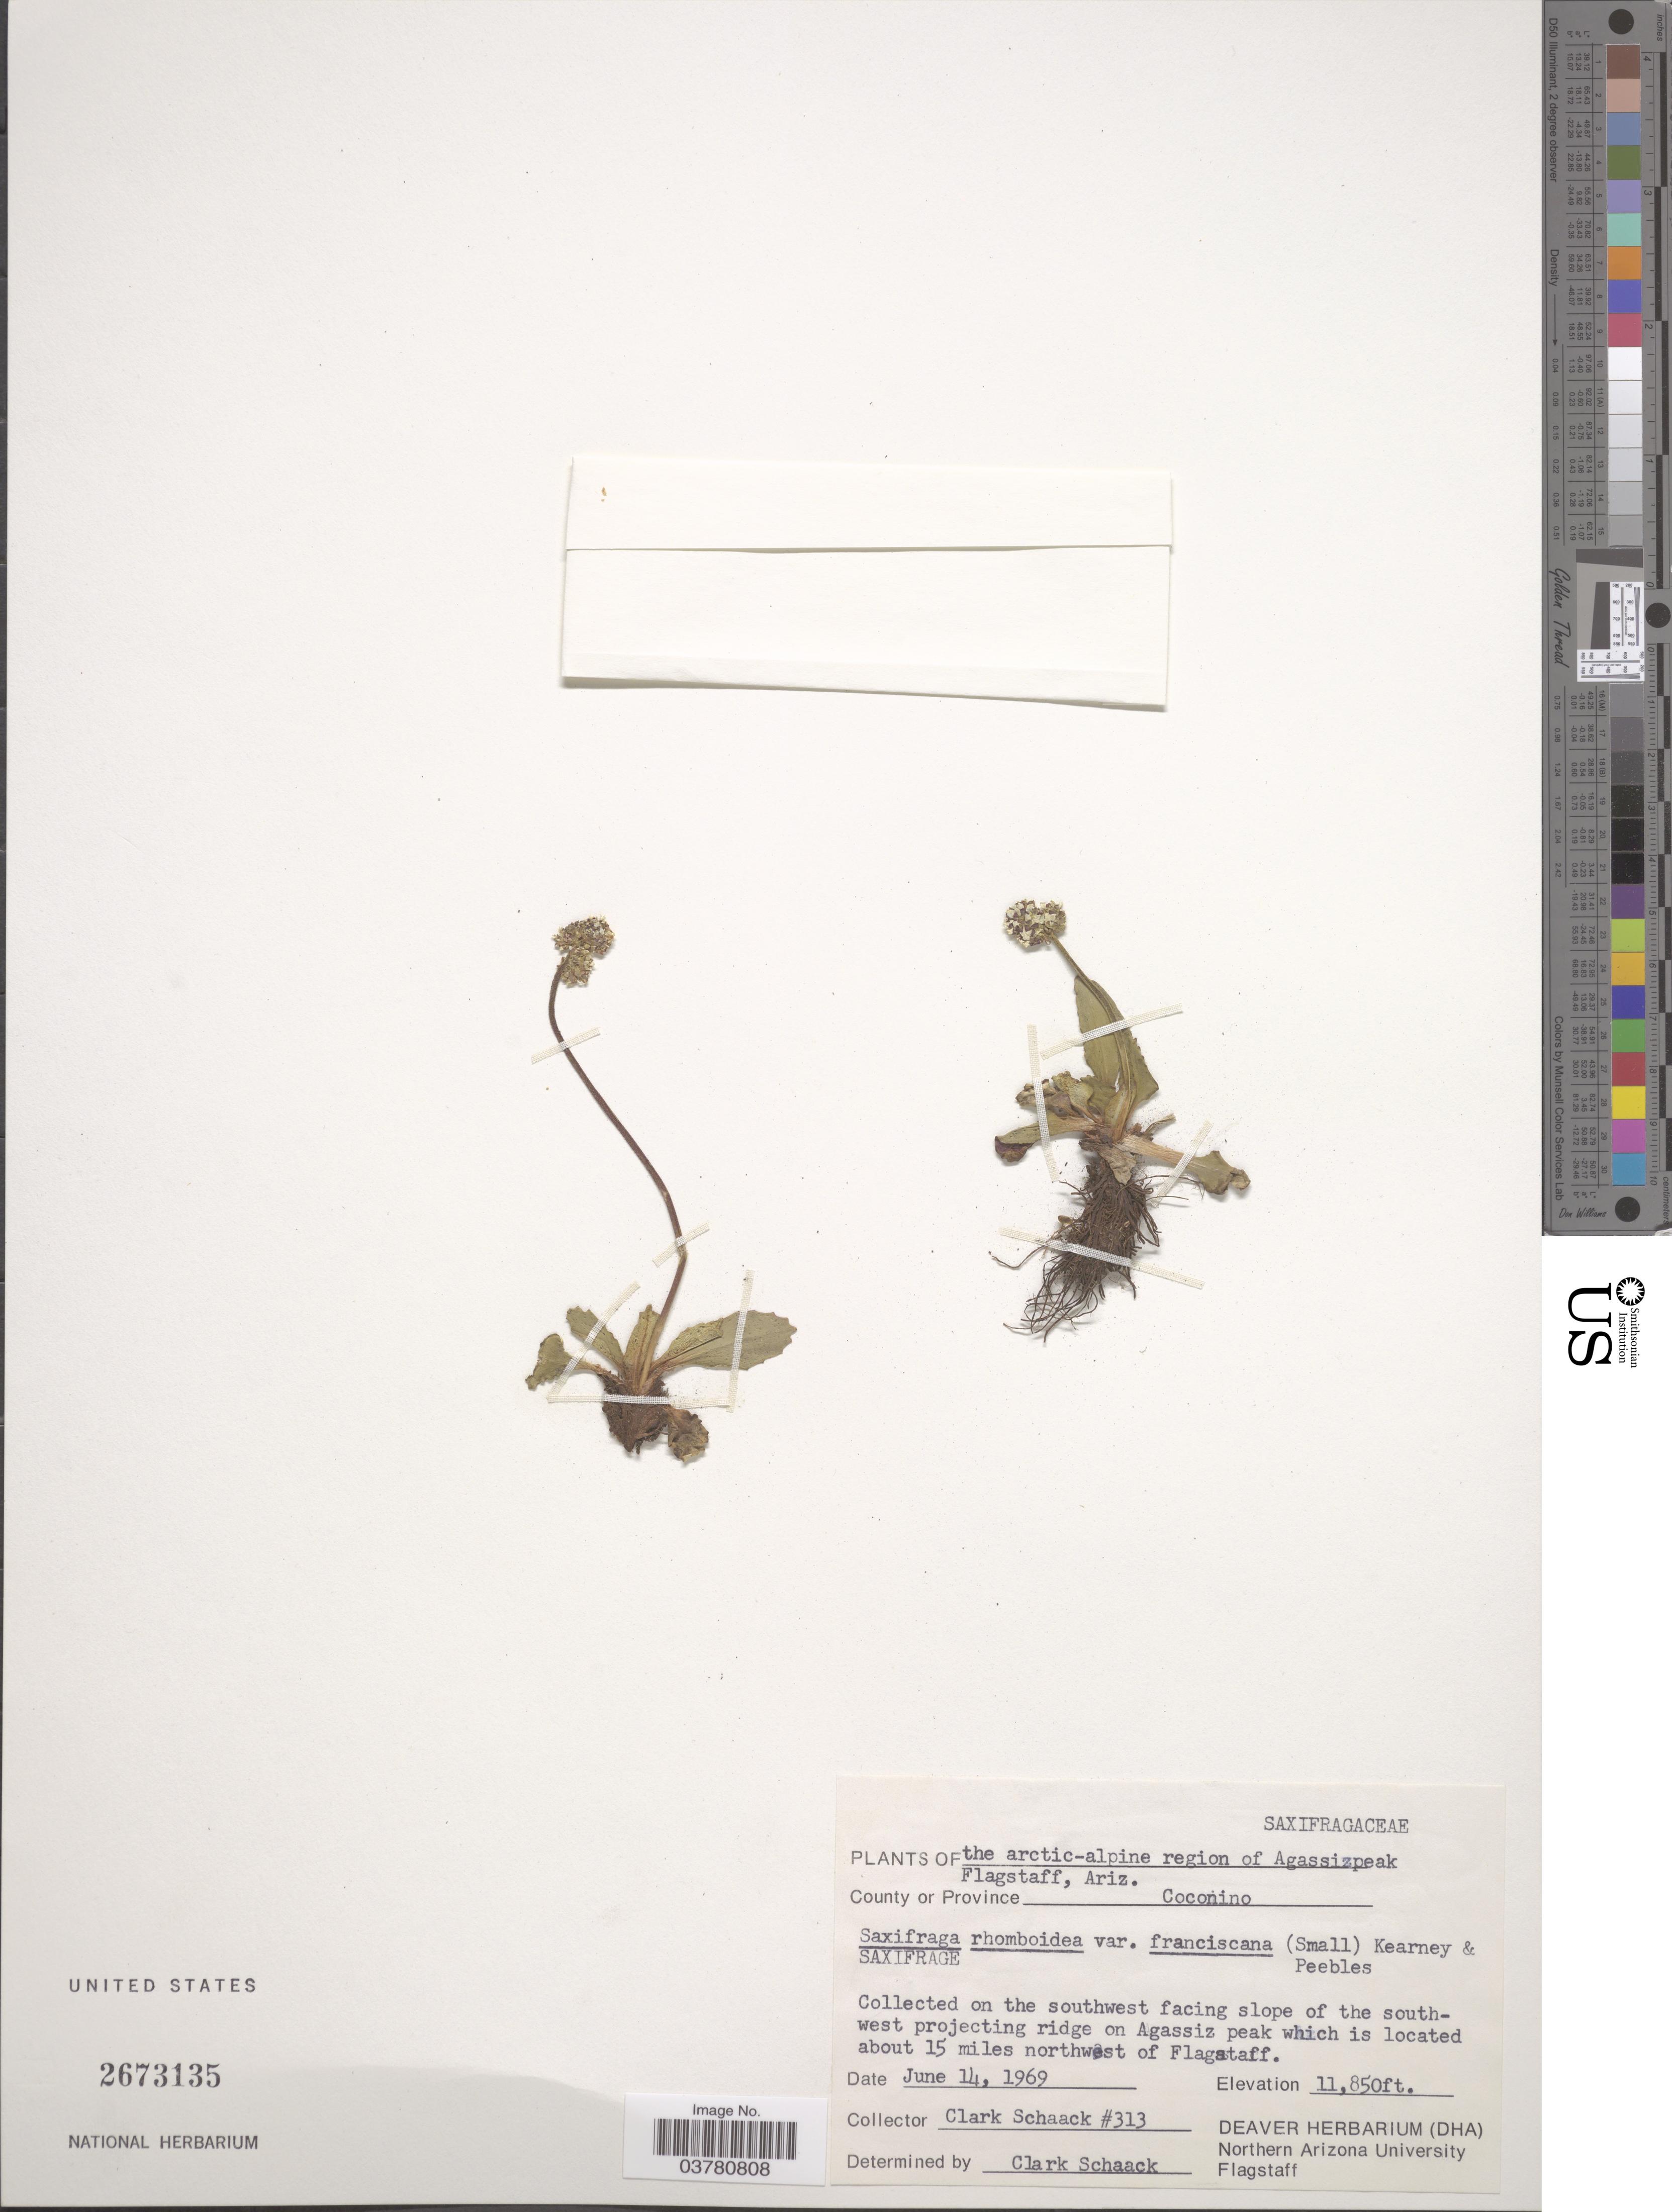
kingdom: Plantae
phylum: Tracheophyta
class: Magnoliopsida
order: Saxifragales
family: Saxifragaceae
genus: Micranthes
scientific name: Micranthes rhomboidea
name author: (Greene) Small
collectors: C. G. Schaack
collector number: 313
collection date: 1969-06-14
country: United States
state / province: Arizona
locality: The arctic-alpine region of Agassizpeak Flagstaff. County or Province Coconino. On the southwest facing slope of the south-west projecting ridge on Agassiz peak which is located about 15 miles northwest of Flagstaff.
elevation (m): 3612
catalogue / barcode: US 2673135